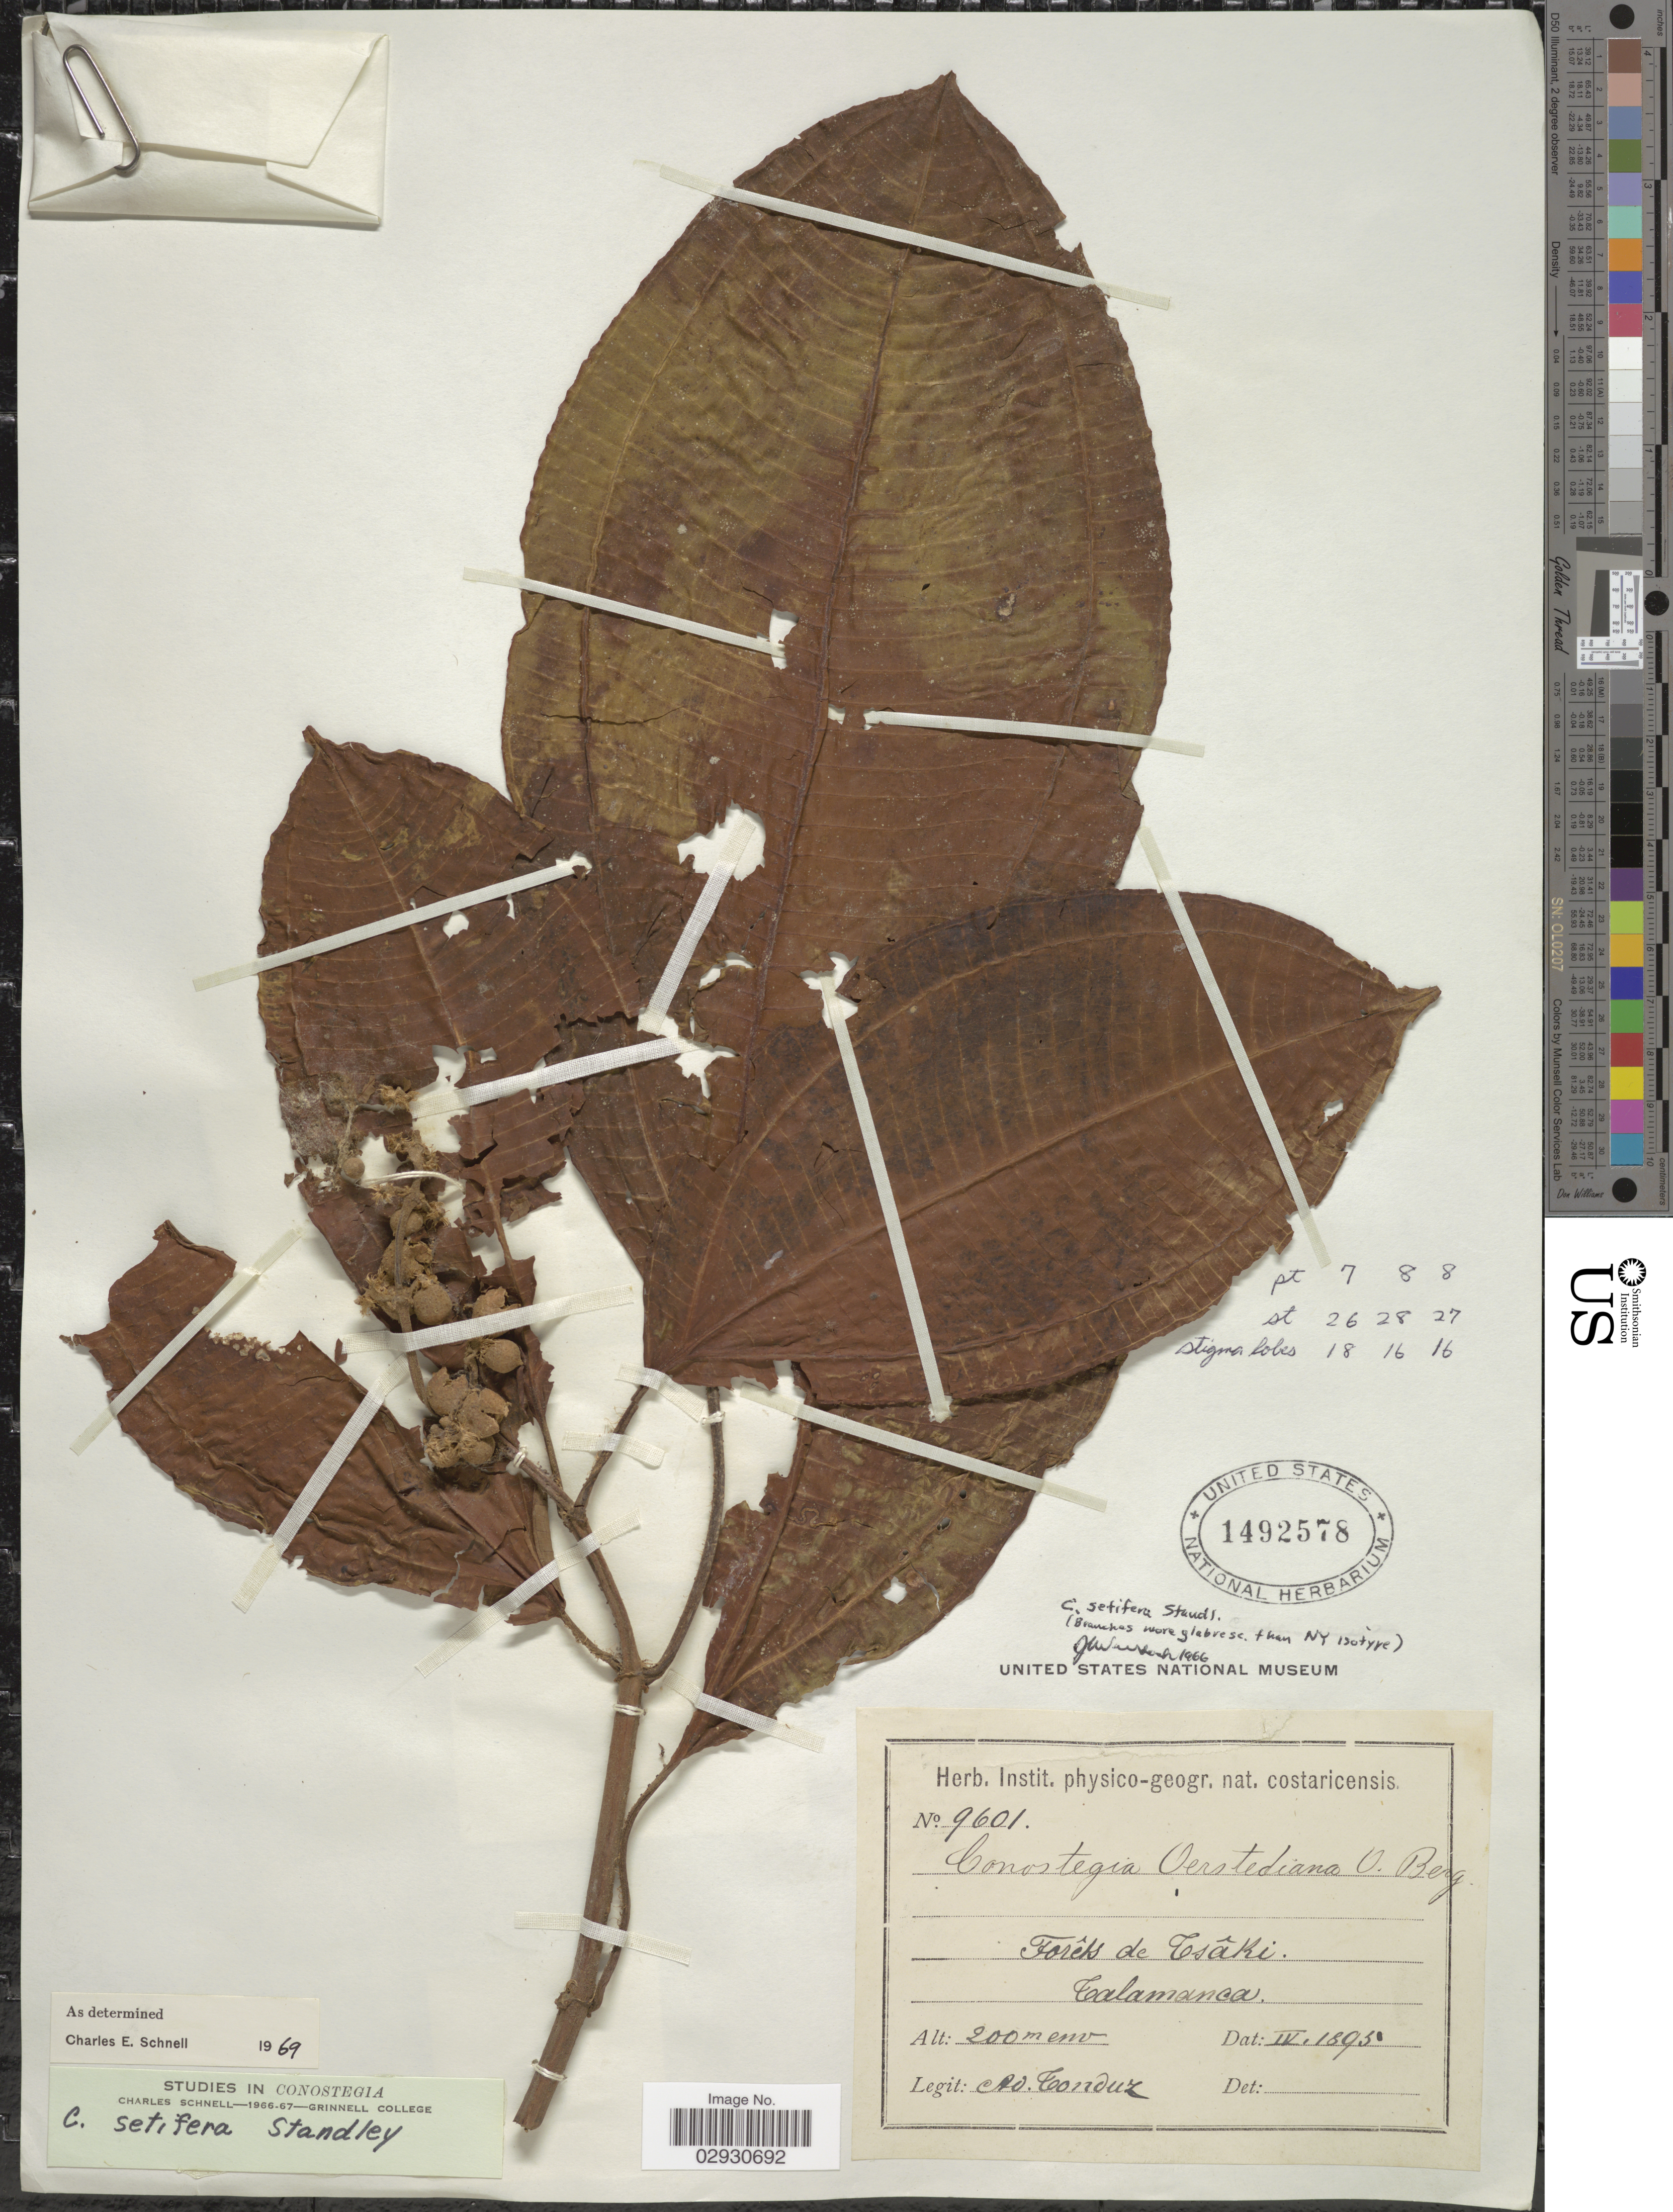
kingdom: Plantae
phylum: Tracheophyta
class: Magnoliopsida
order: Myrtales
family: Melastomataceae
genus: Conostegia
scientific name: Conostegia setifera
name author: Standl.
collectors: A. Tonduz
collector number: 9601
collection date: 1895-04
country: Costa Rica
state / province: Limón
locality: Forêts de Tsâki. Talamanca.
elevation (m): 200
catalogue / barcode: US 1492578